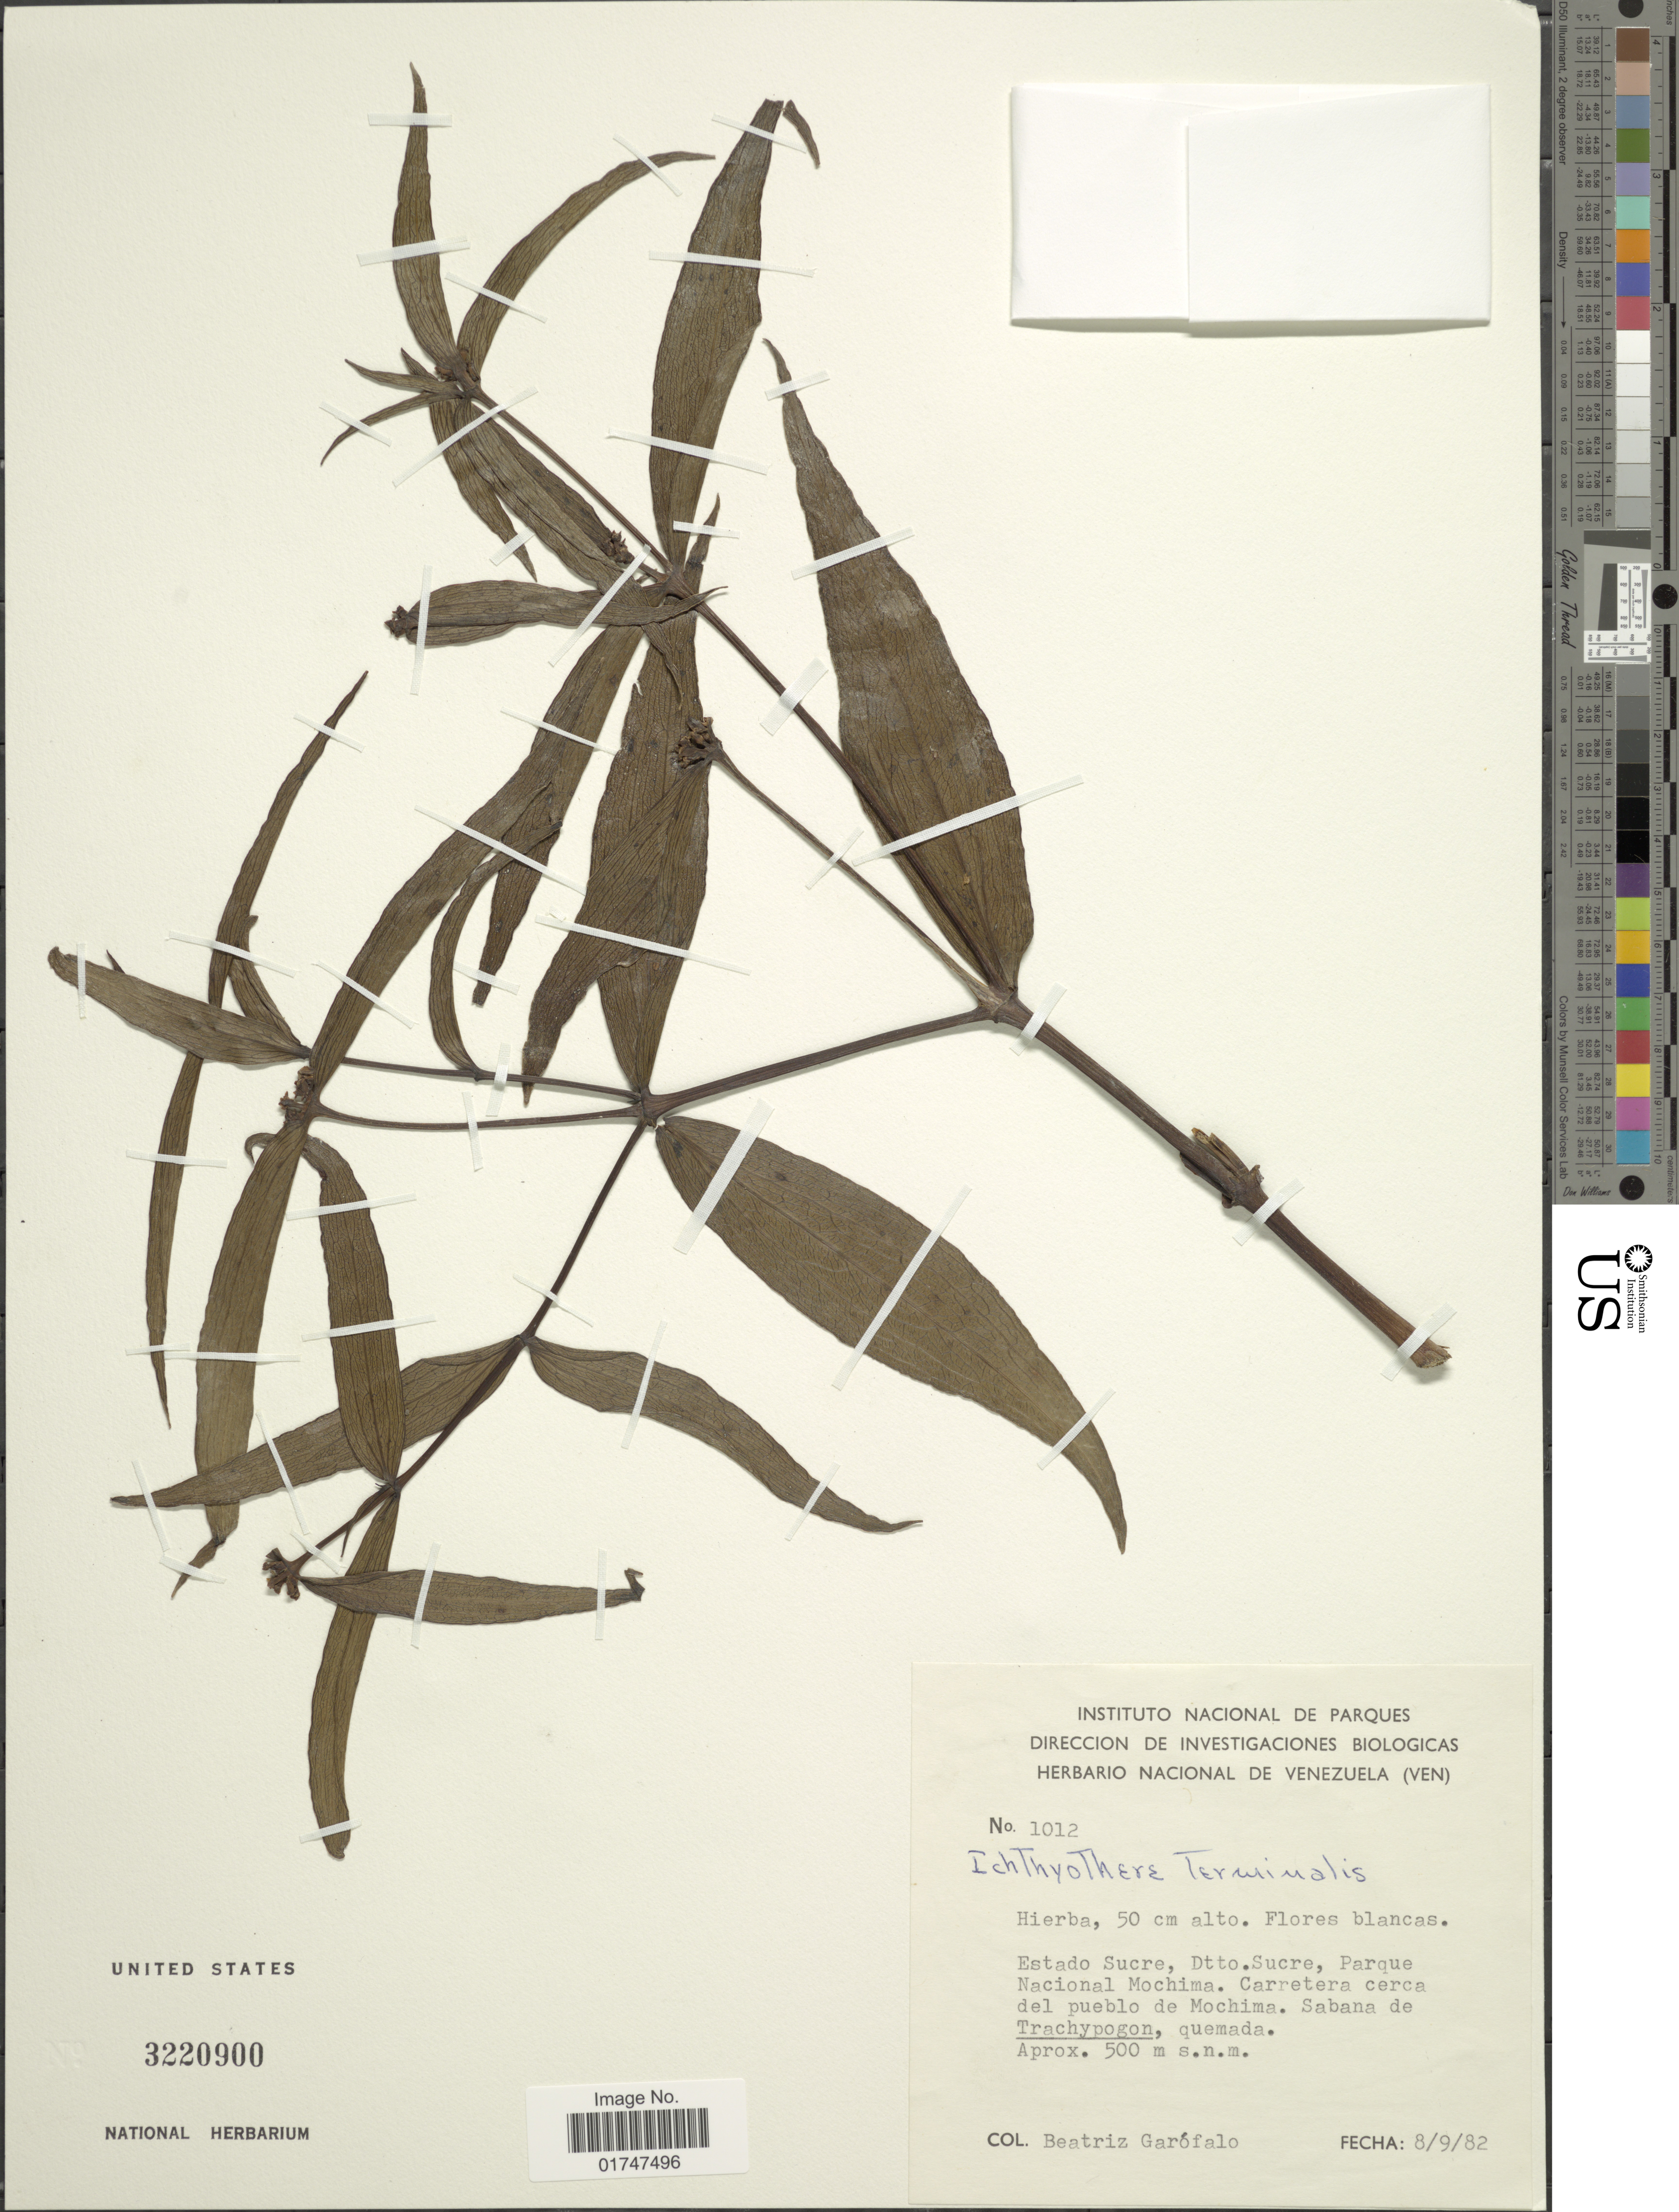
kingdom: Plantae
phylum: Tracheophyta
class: Magnoliopsida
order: Asterales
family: Asteraceae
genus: Ichthyothere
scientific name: Ichthyothere terminalis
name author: (Spreng.) S.F. Blake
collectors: B. Garofalo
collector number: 1012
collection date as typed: Transcribed d/m/y: 8/9/82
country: Venezuela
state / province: Sucre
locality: Estado Sucre, Dtto. Sucre, Parque Nacional Mochima. Carretera cerca del pueblo de Mochima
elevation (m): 500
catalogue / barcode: US 3220900